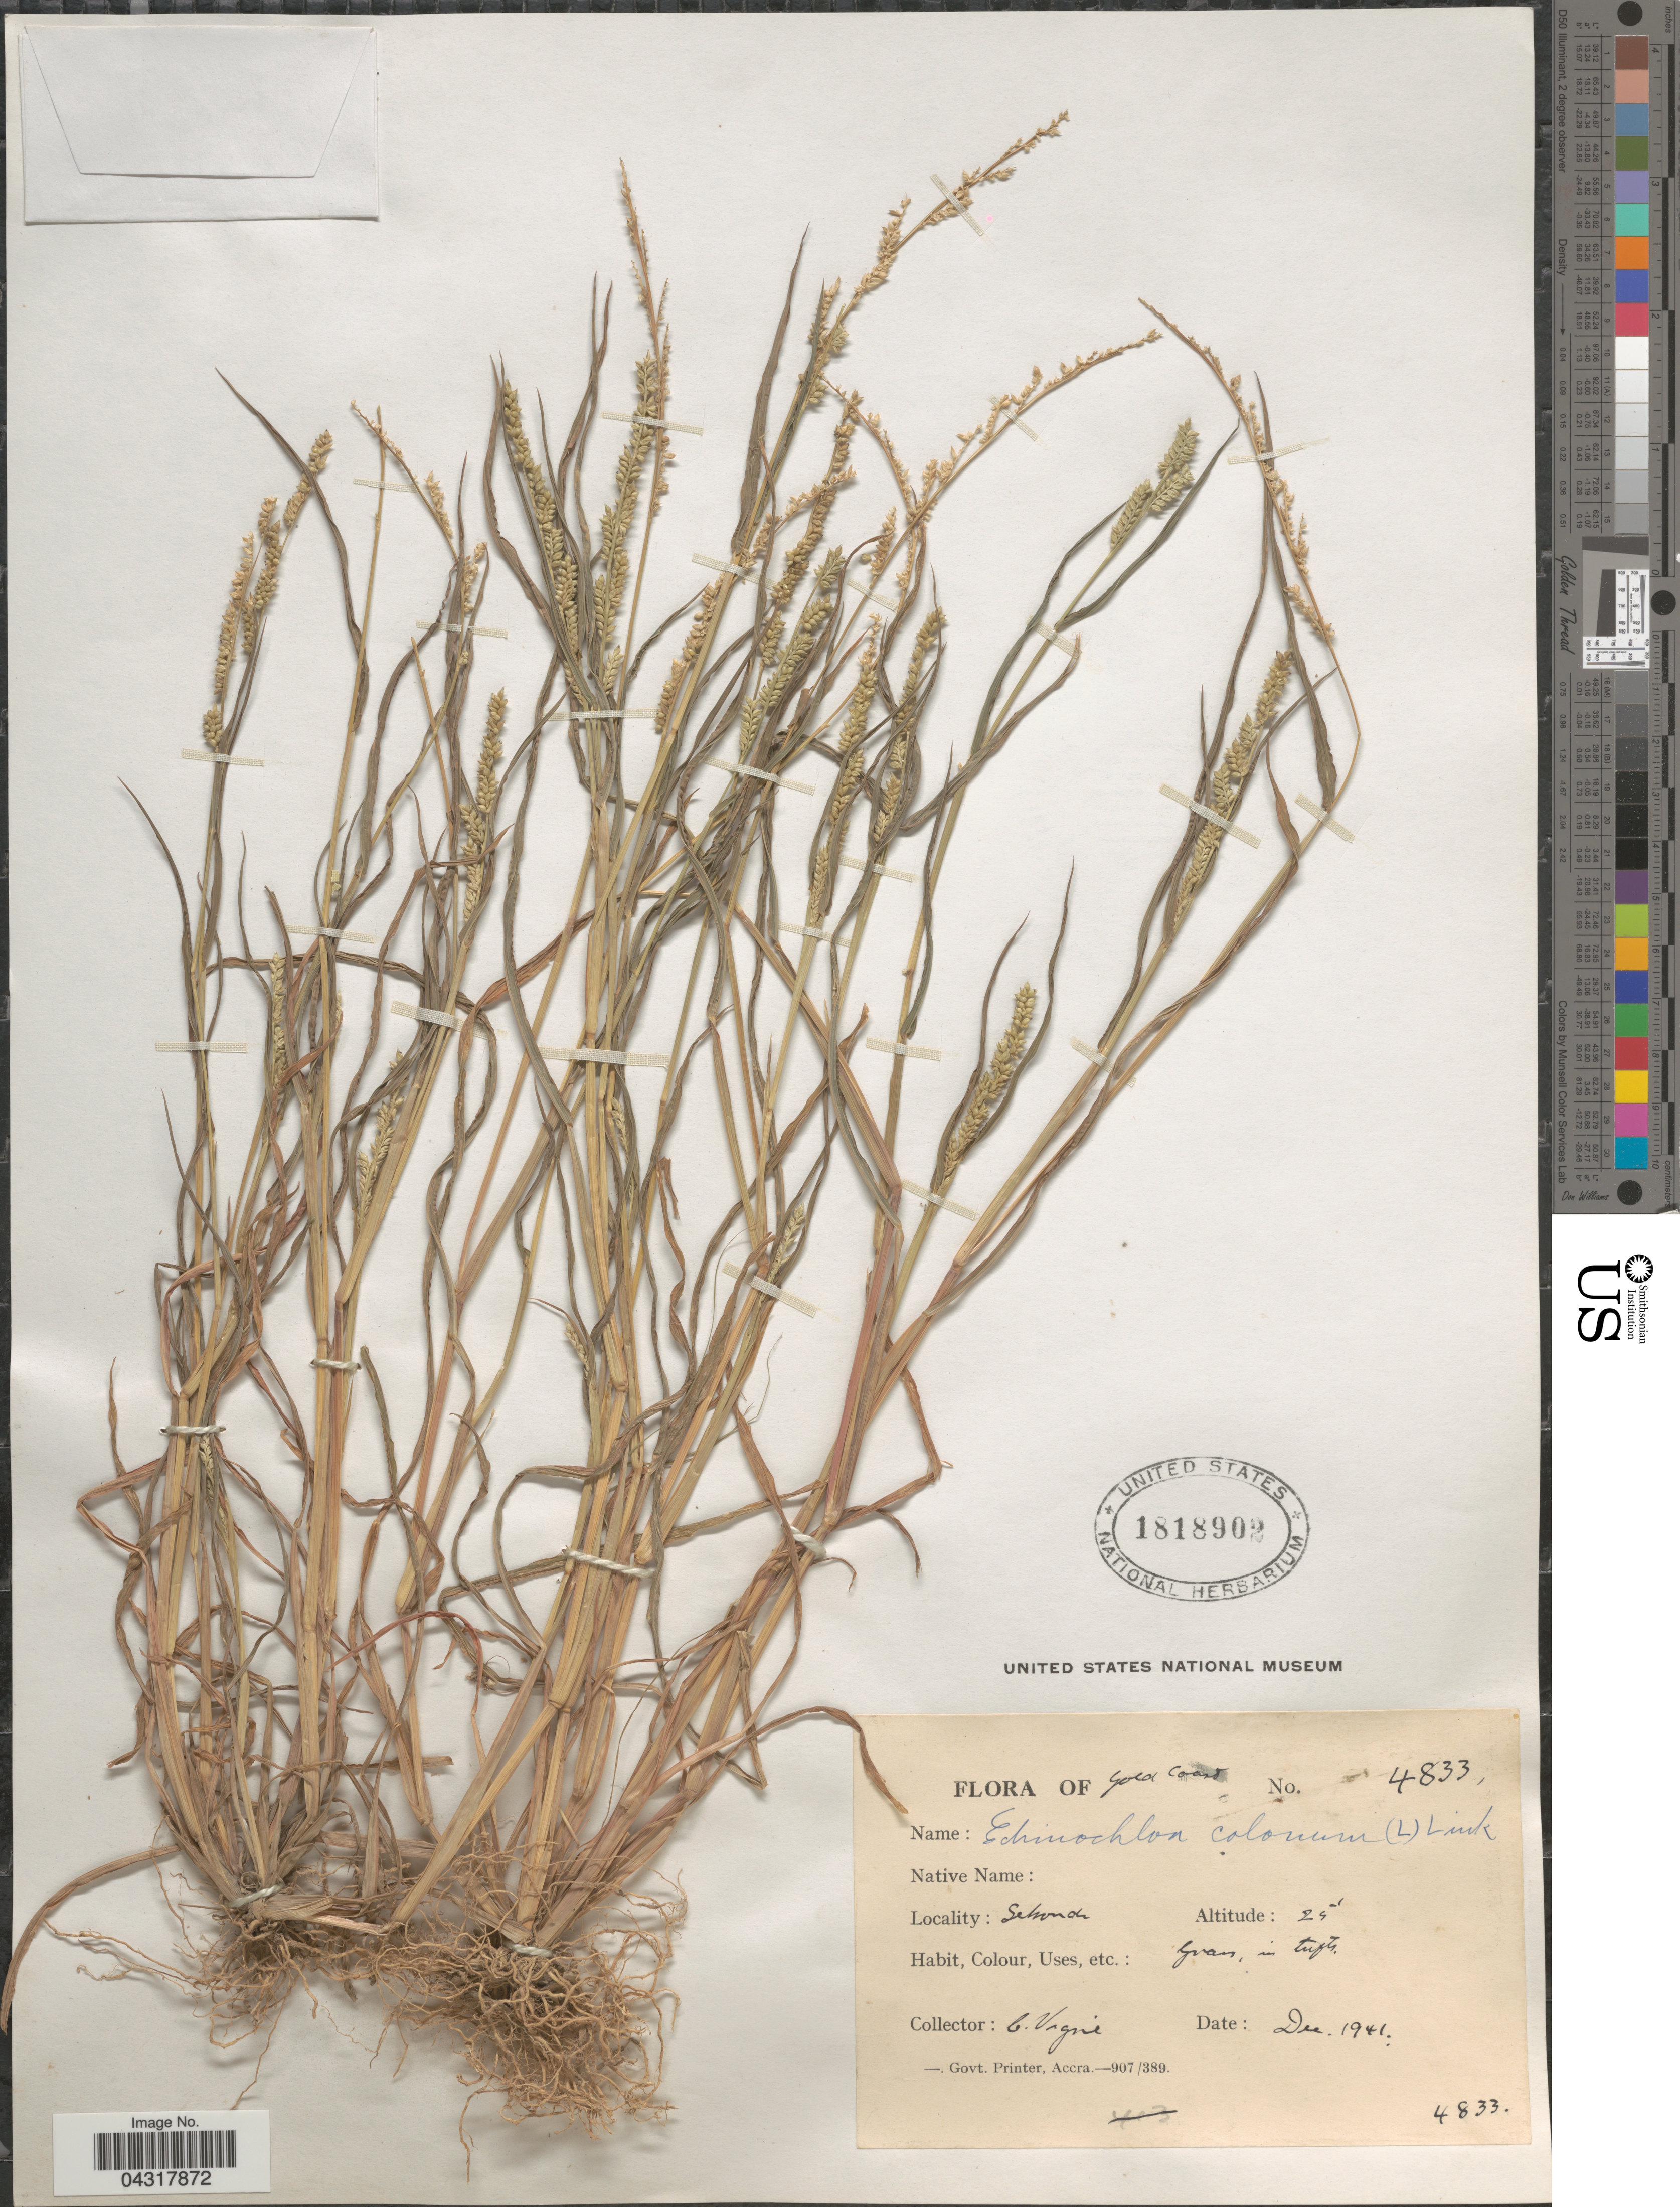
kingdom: Plantae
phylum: Tracheophyta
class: Liliopsida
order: Poales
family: Poaceae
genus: Echinochloa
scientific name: Echinochloa colona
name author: (L.) Link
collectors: C. Vigne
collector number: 4833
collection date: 1941-12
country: Ghana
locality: Gold Coast. Sekondi.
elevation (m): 7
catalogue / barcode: US 1818902